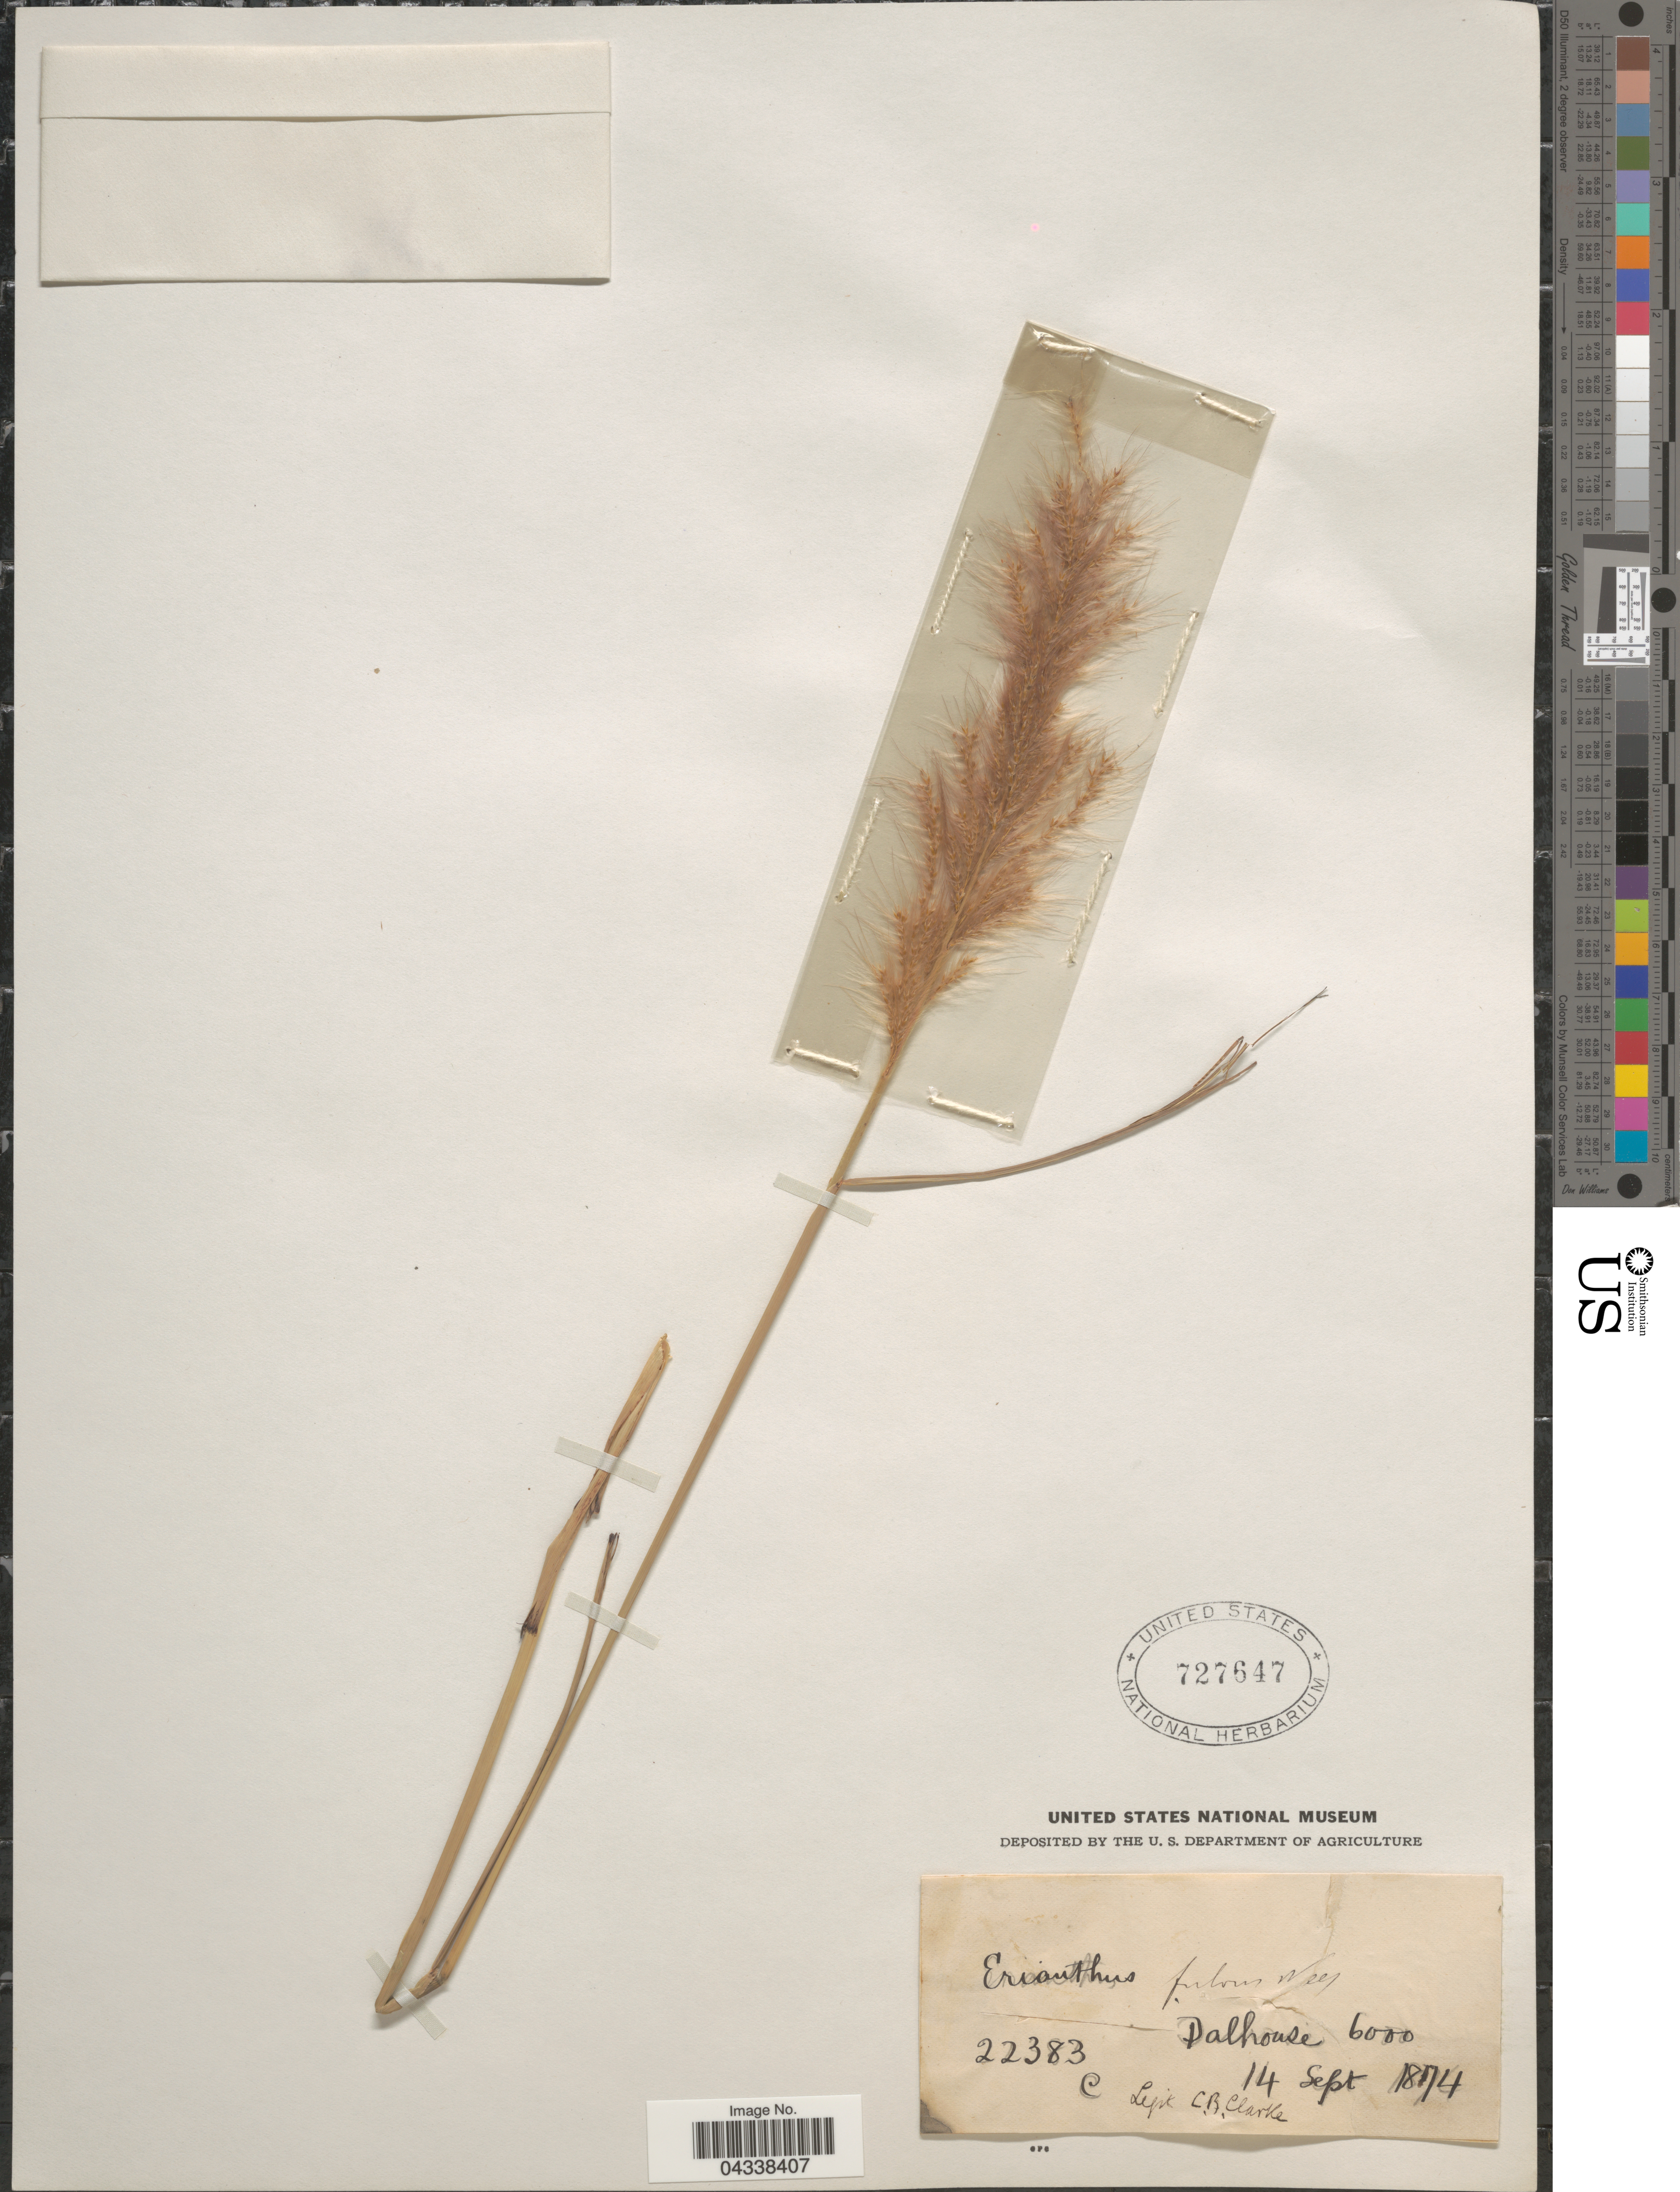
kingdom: Plantae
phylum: Tracheophyta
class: Liliopsida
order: Poales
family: Poaceae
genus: Saccharum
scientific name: Saccharum rufipilum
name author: Steud.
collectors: C. B. Clarke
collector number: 22383C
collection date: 1874-09-14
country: India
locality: Dalhousie.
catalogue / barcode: US 727647